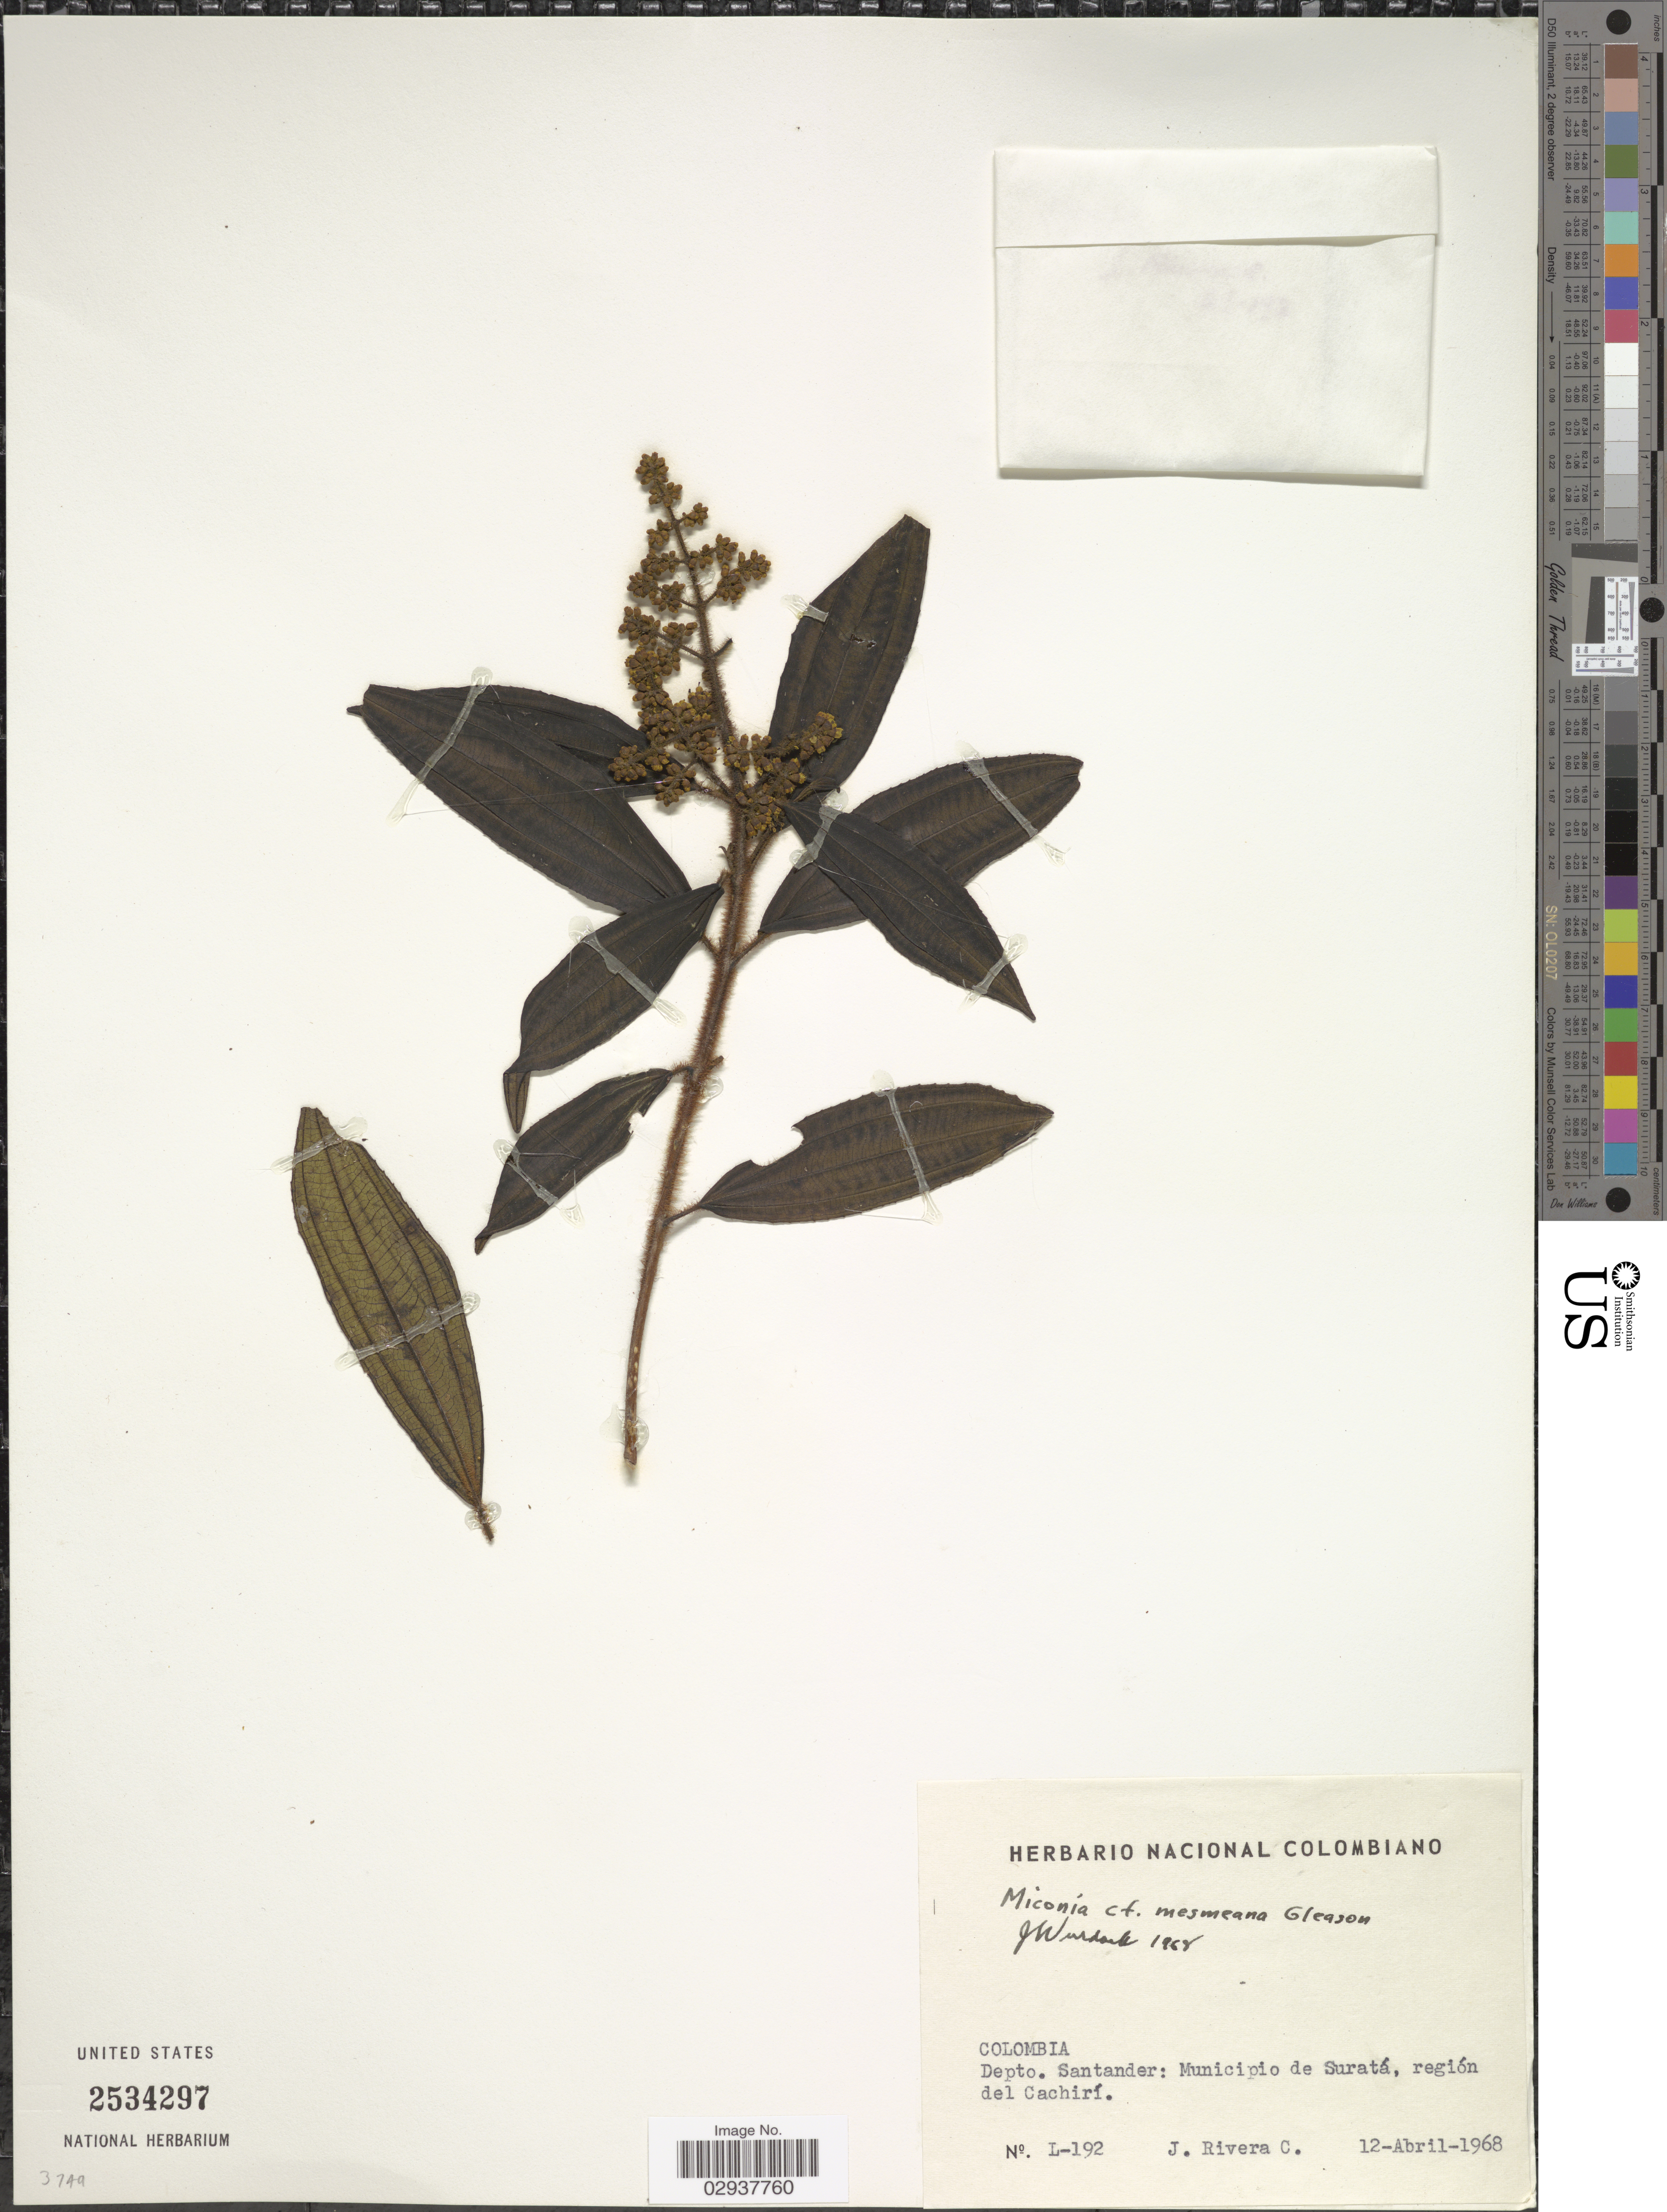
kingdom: Plantae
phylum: Tracheophyta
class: Magnoliopsida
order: Myrtales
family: Melastomataceae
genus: Miconia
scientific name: Miconia chrysocoma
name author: Gleason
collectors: J. Rivera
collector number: L-192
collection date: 1968-04-12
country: Colombia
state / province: Santander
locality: Depto. Santander: Municipio de Suratá, región del Cachirí.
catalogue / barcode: US 2534297